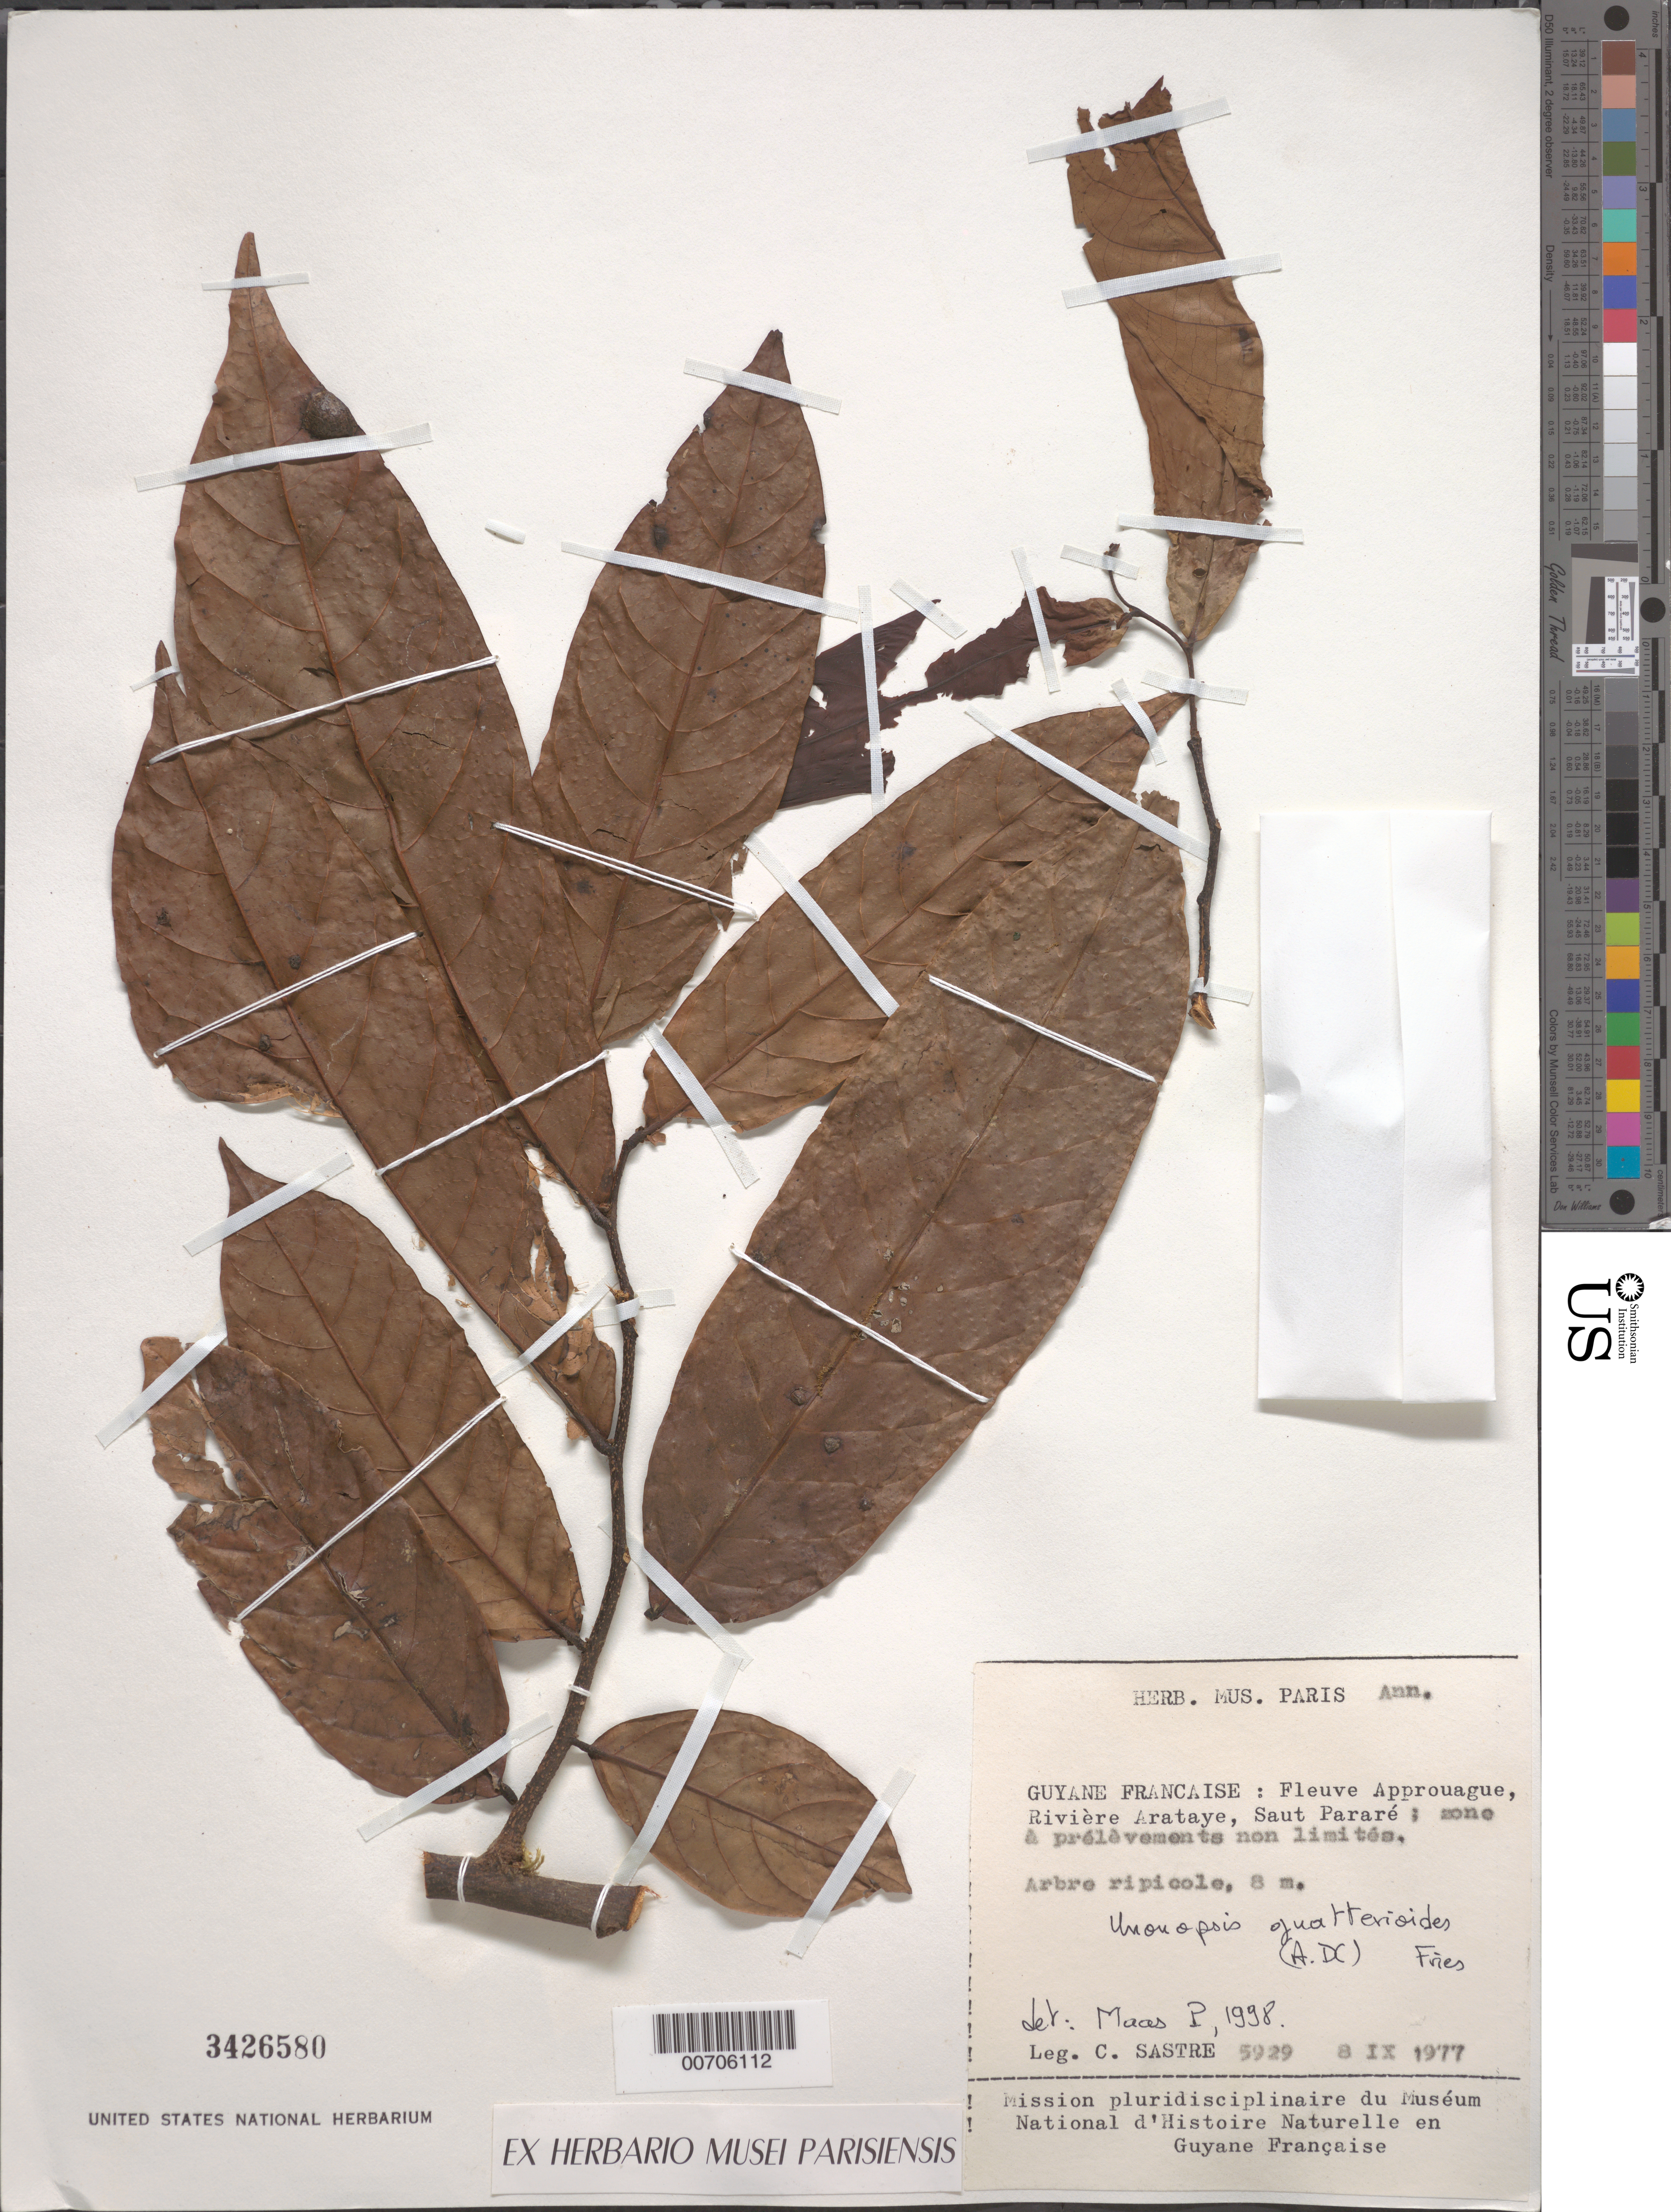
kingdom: Plantae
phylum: Tracheophyta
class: Magnoliopsida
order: Magnoliales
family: Annonaceae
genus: Unonopsis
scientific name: Unonopsis guatterioides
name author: (A. DC.) R.E. Fr.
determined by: Maas, Paul J. M.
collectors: C. H. L. Sastre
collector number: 5929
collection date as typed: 8-Sep-77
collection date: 1977-09-08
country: French Guiana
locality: Saut Pararé, Rivière Arataye, Fleuve Approuague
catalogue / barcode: US 3426580